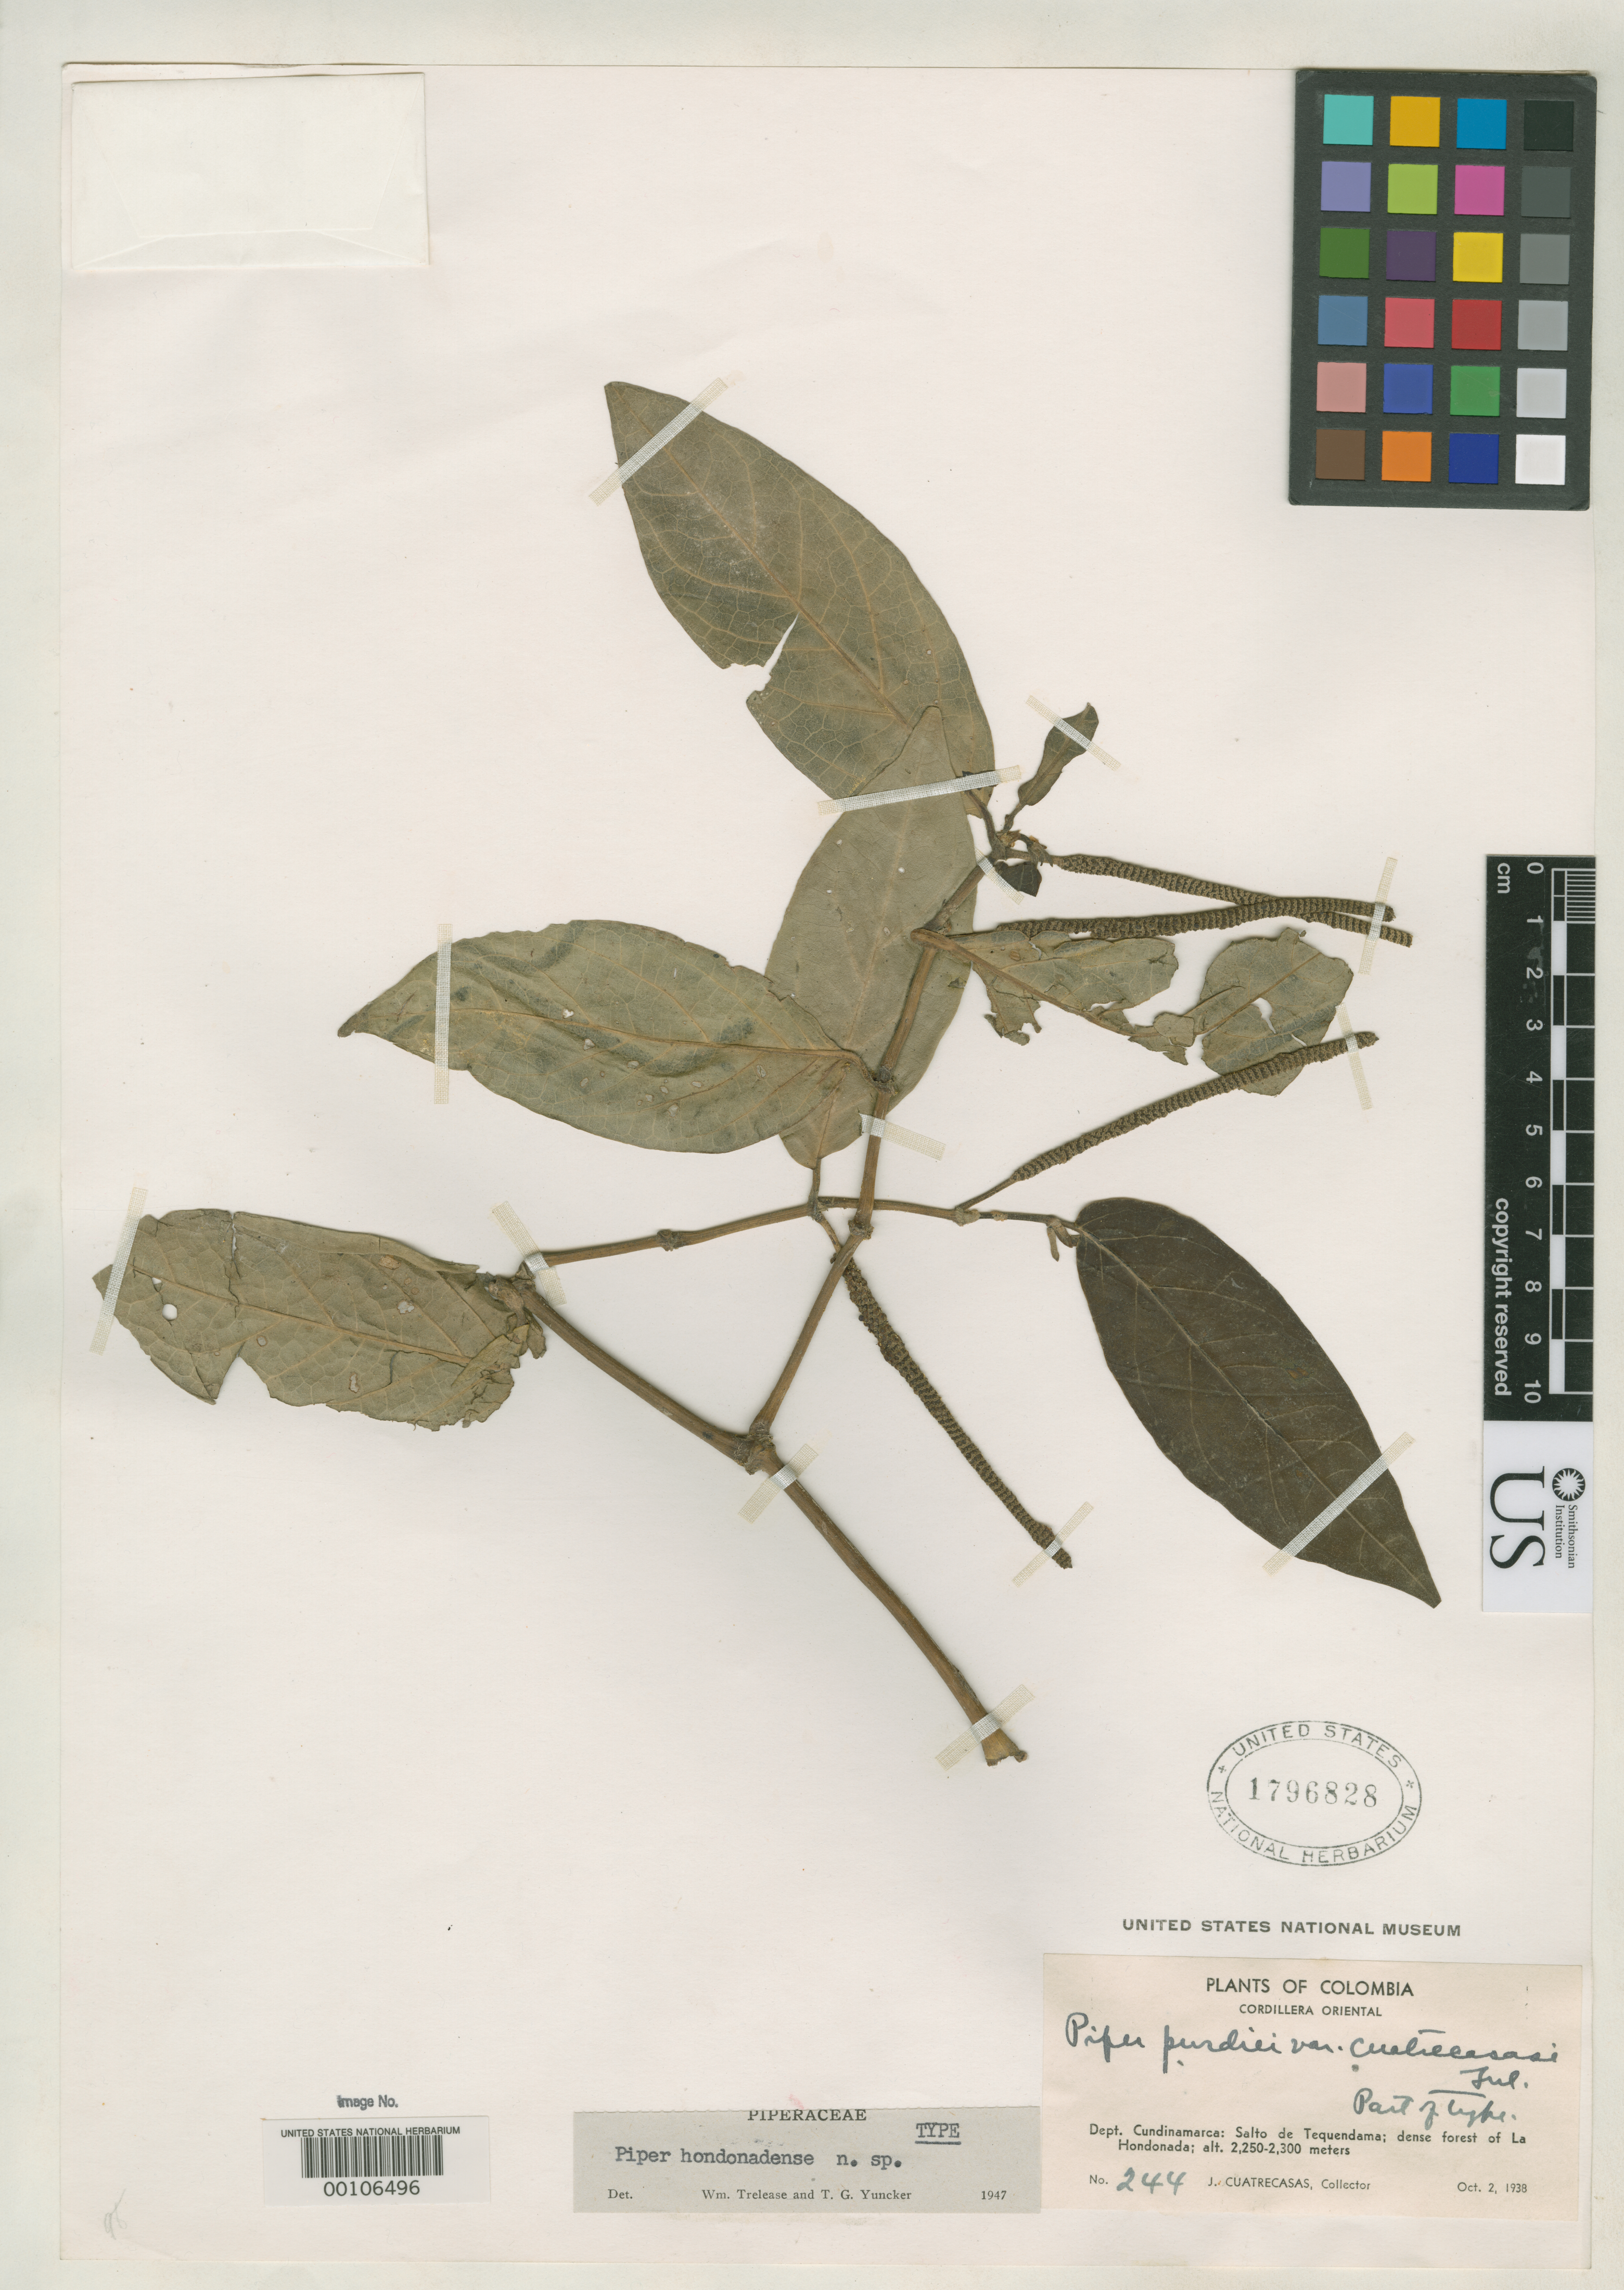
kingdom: Plantae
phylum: Tracheophyta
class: Magnoliopsida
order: Piperales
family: Piperaceae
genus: Piper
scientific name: Piper hondonadense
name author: Trel. & Yunck.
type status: Holotype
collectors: J. Cuatrecasas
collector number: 244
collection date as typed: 02 Oct 1938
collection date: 1938-10-02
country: Colombia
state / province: Cundinamarca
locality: Salto de Tequendama, La Hondonada.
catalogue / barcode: US 1796828